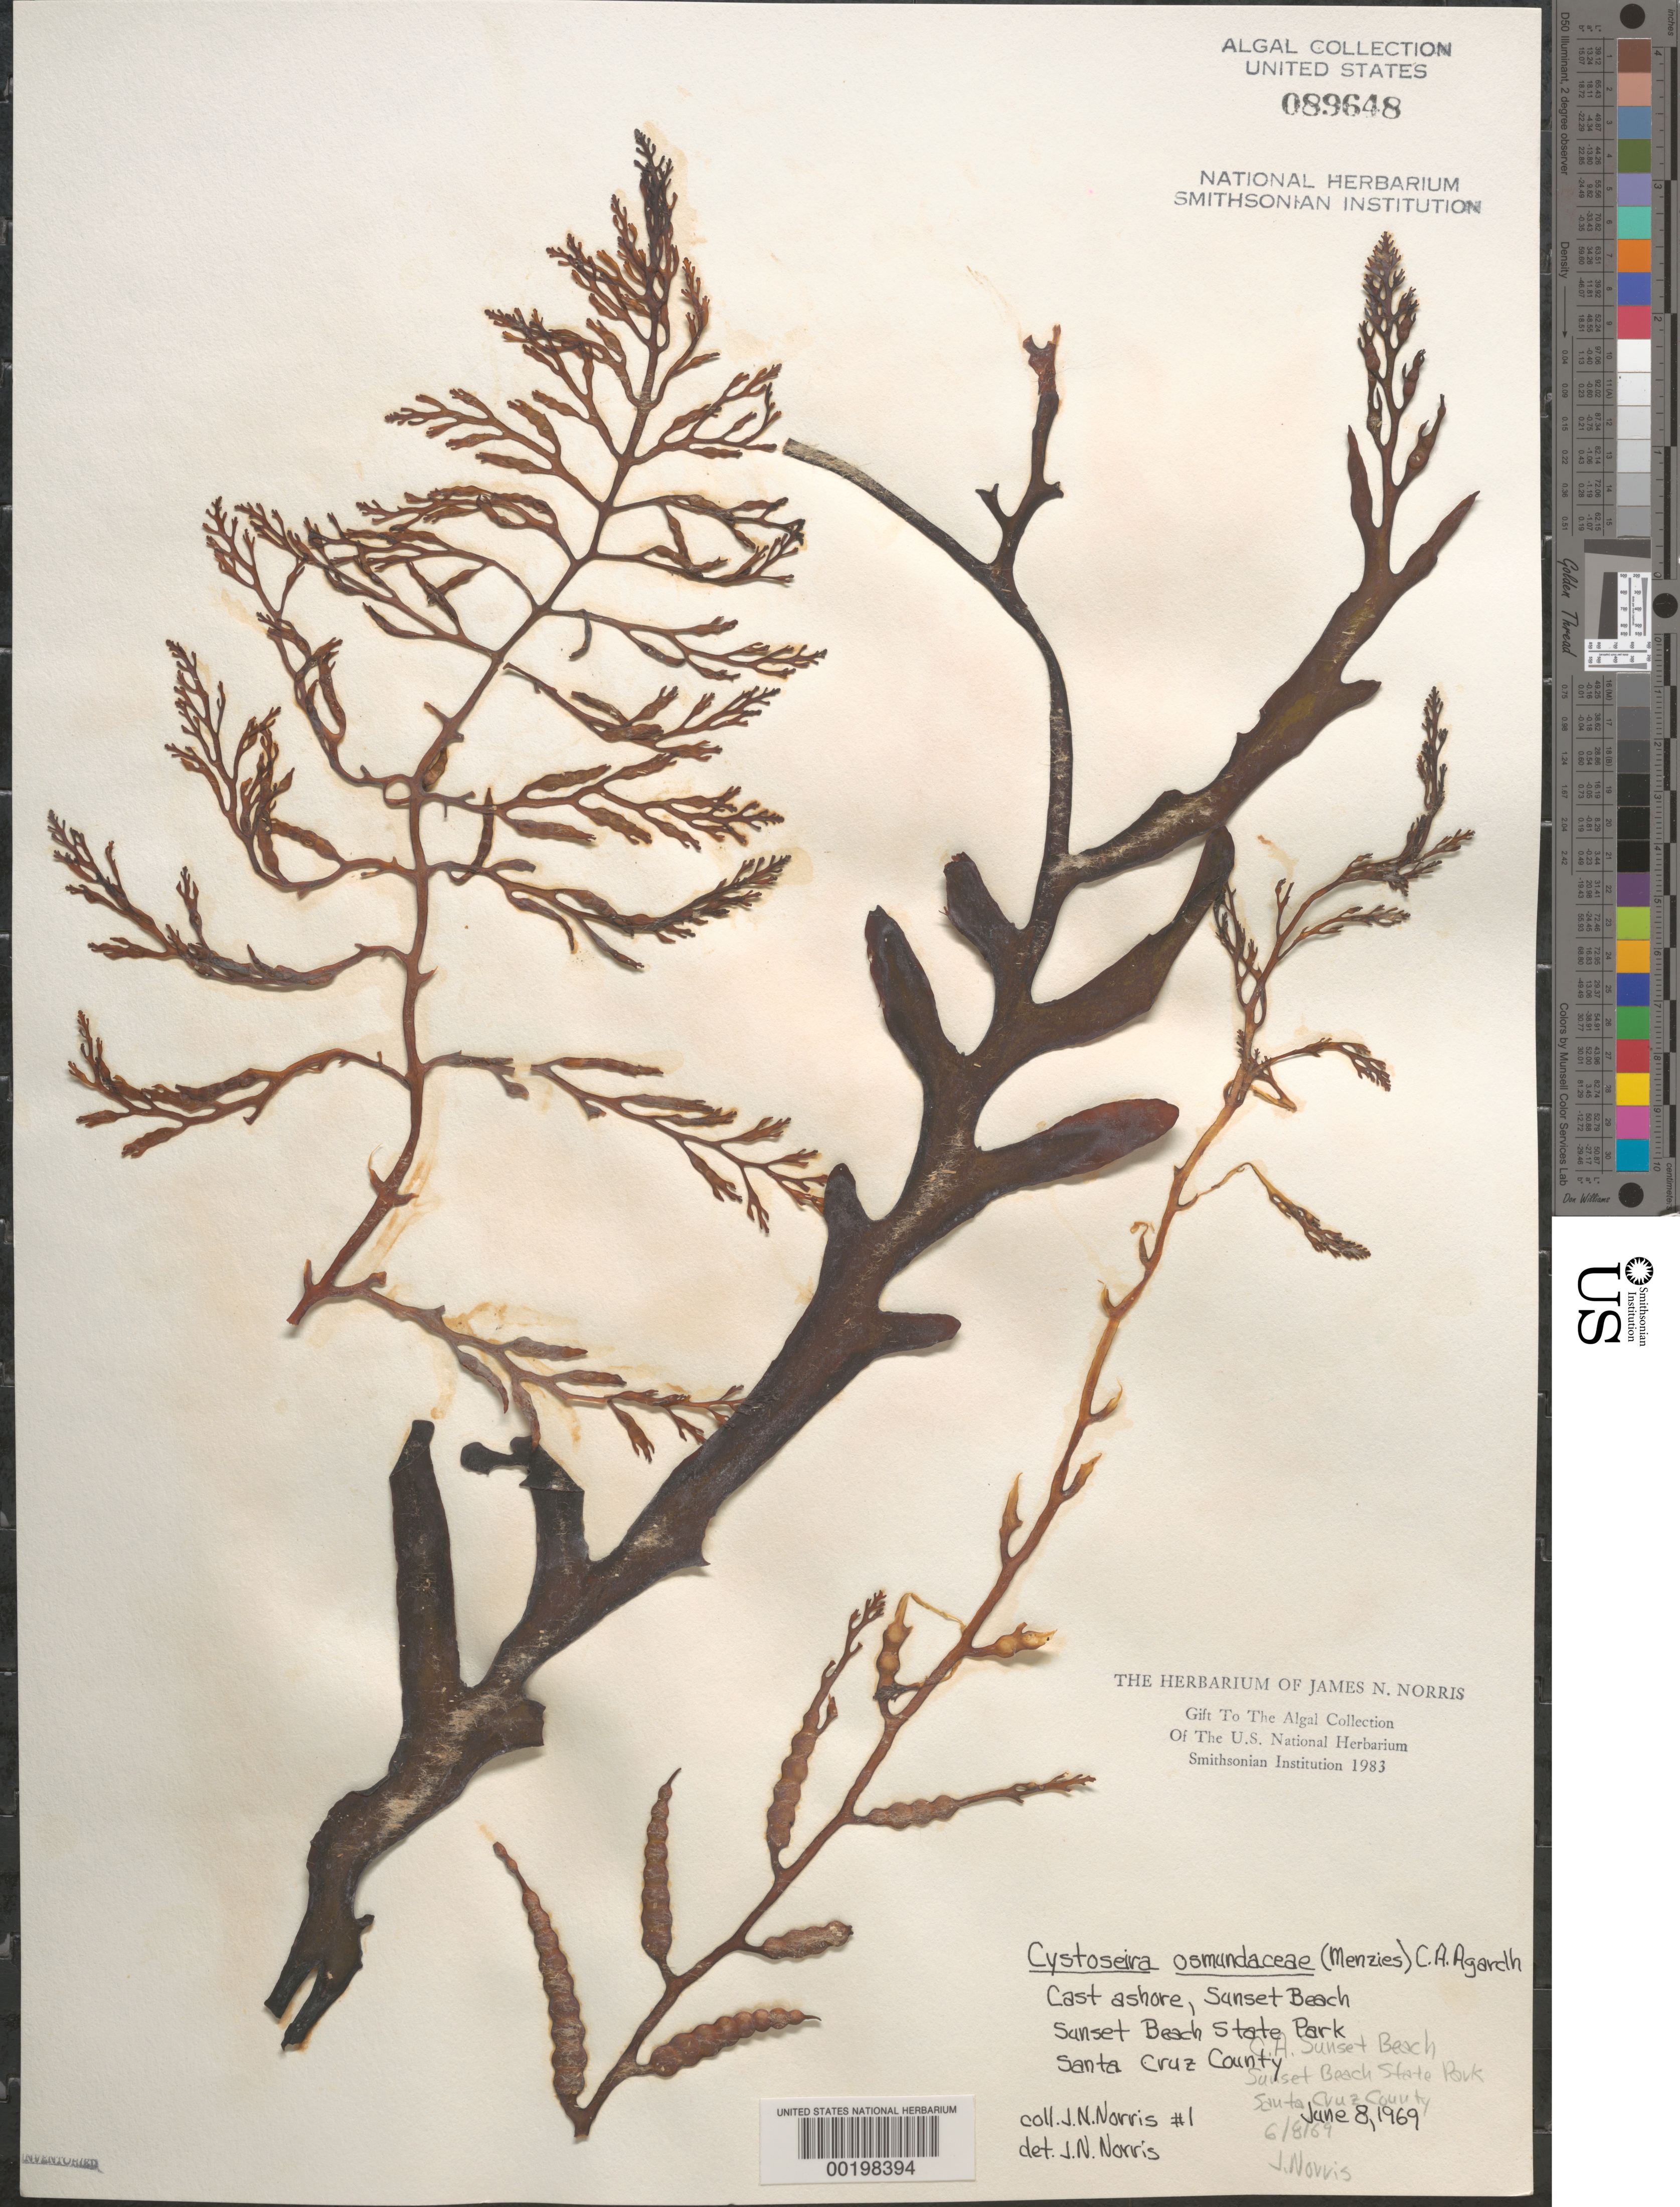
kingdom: Chromista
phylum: Ochrophyta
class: Phaeophyceae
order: Fucales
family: Sargassaceae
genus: Cystoseira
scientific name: Cystoseira osmundacea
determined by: Norris, James N.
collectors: J. N. Norris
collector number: JN-1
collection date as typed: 08 Jun 1969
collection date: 1969-06-08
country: United States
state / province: California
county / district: Santa Cruz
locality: Sunset Beach, Sunset Beach State Park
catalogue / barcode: US 89648